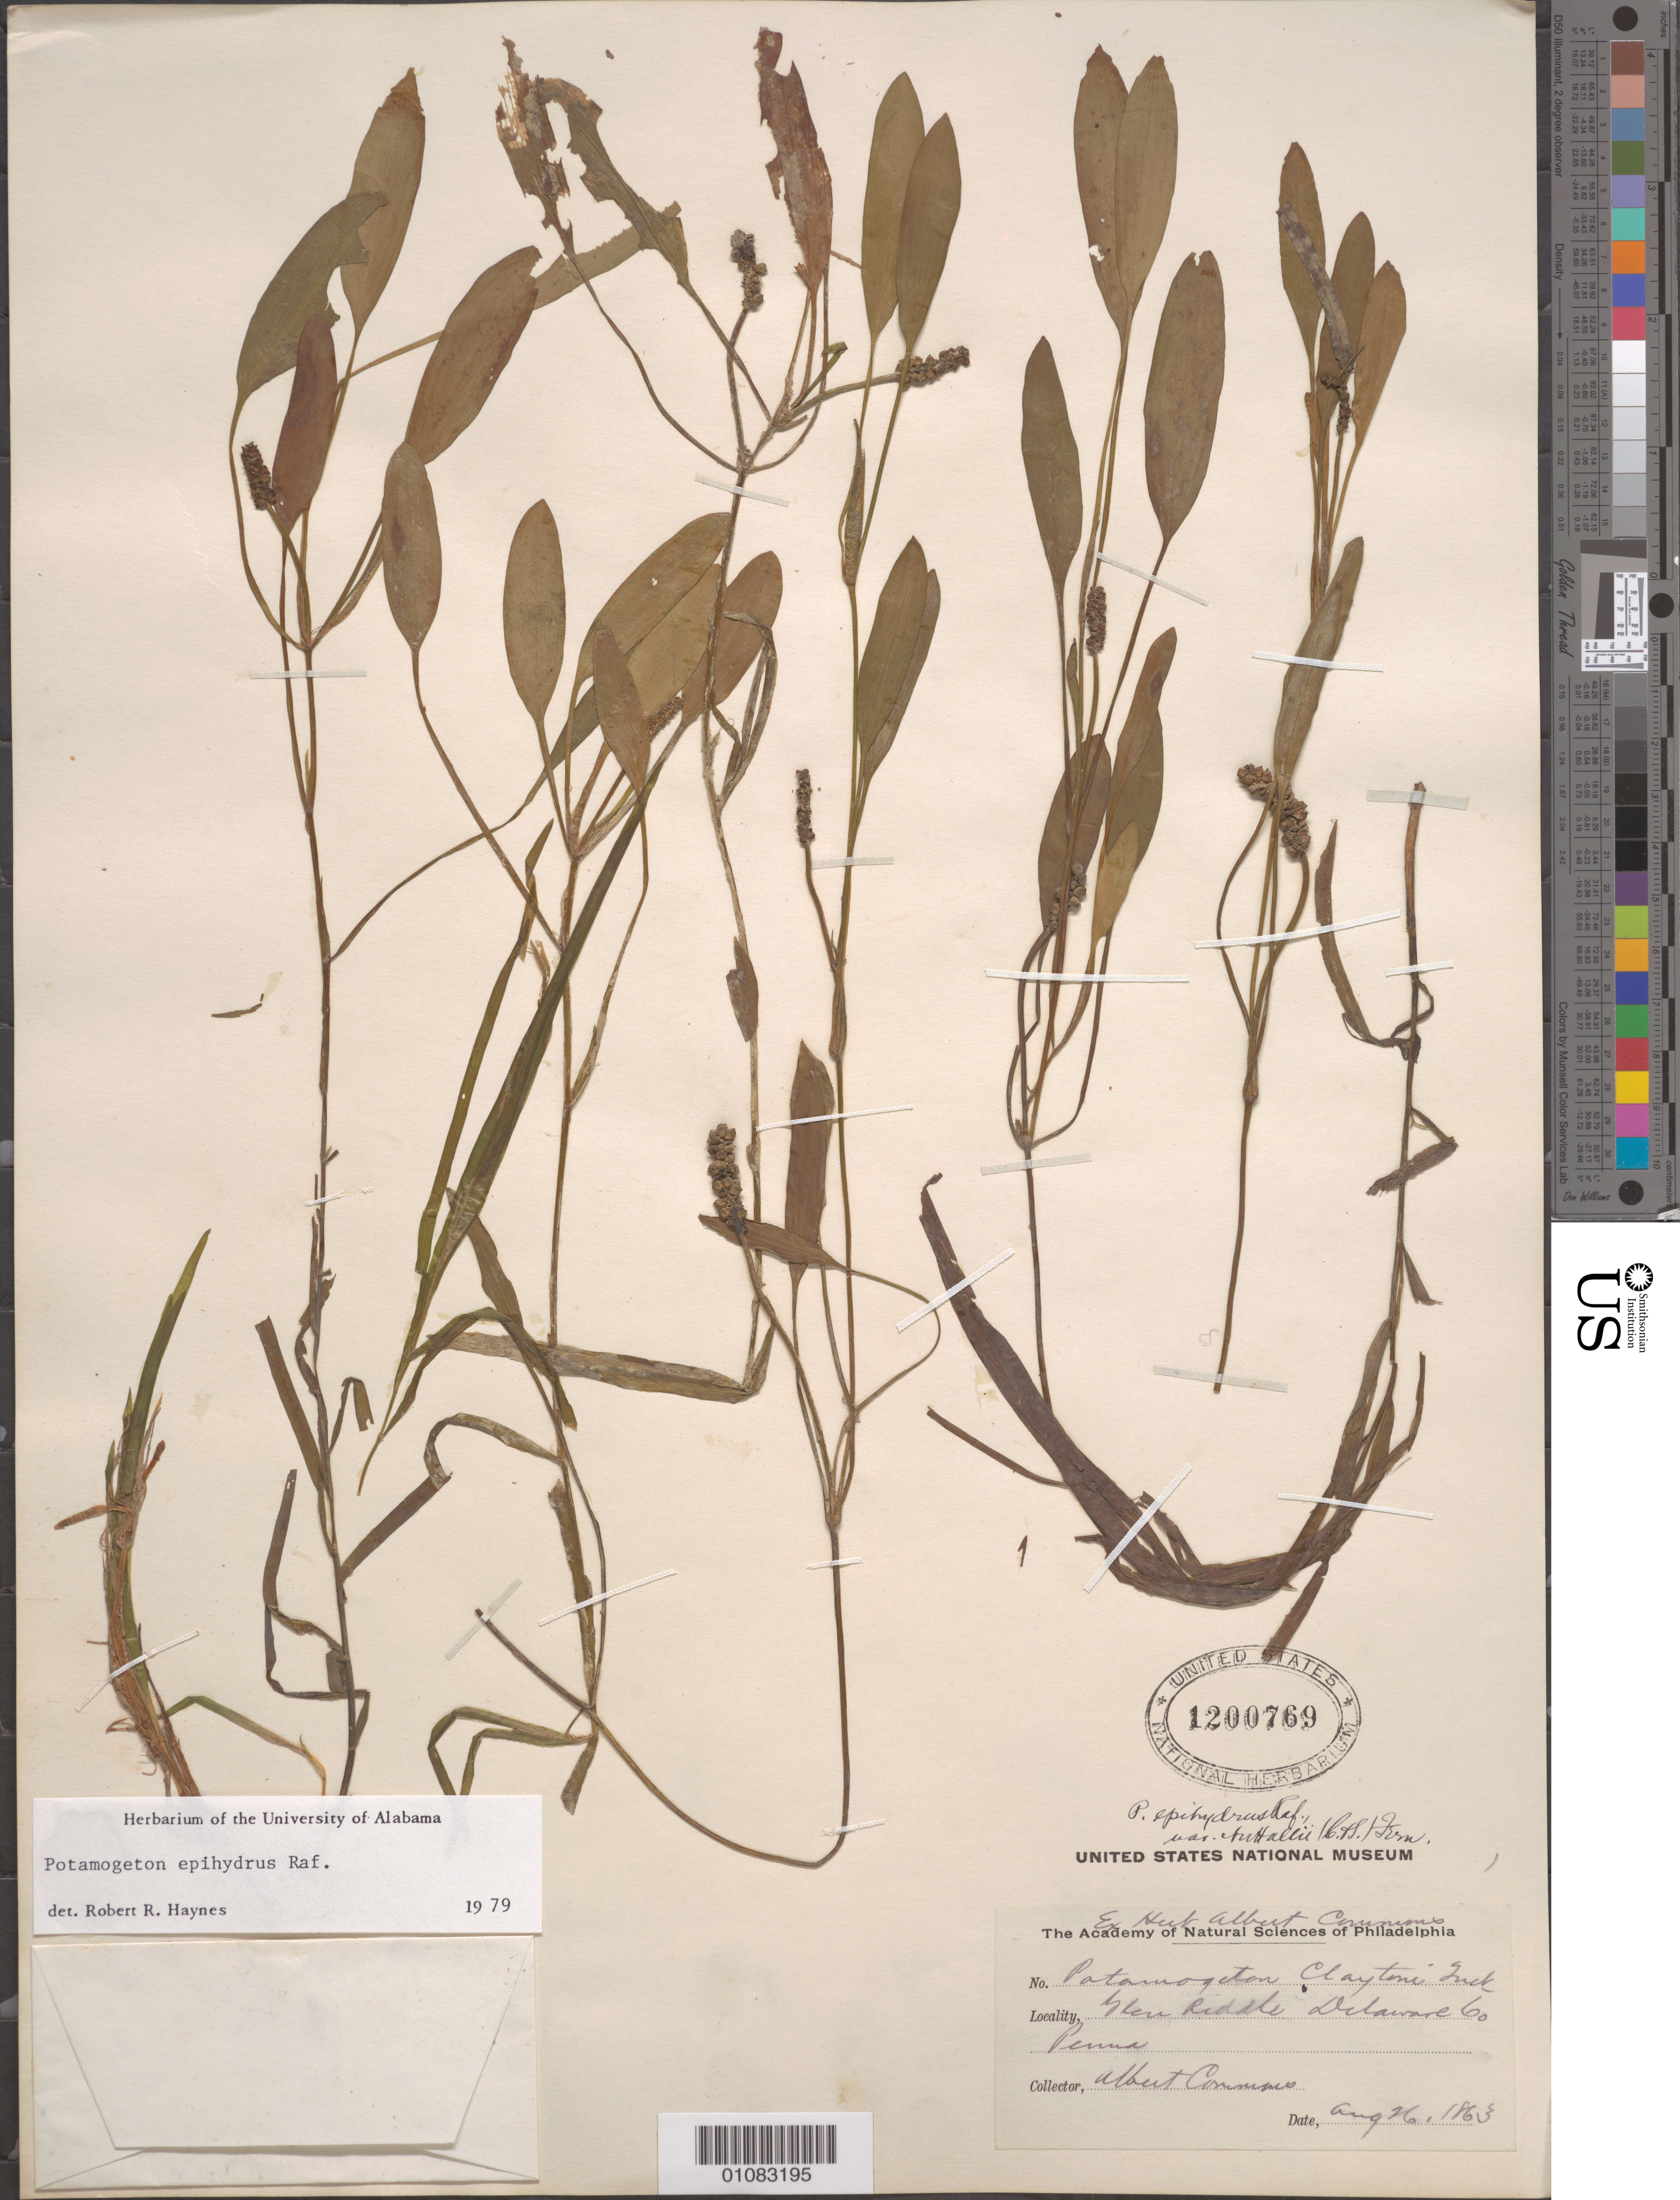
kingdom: Plantae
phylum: Tracheophyta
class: Liliopsida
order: Alismatales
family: Potamogetonaceae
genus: Potamogeton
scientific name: Potamogeton epihydrus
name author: Raf.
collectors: A. Commons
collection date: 1863-08-26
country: United States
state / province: Pennsylvania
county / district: Delaware County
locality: Glen Riddle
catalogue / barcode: US 1200769